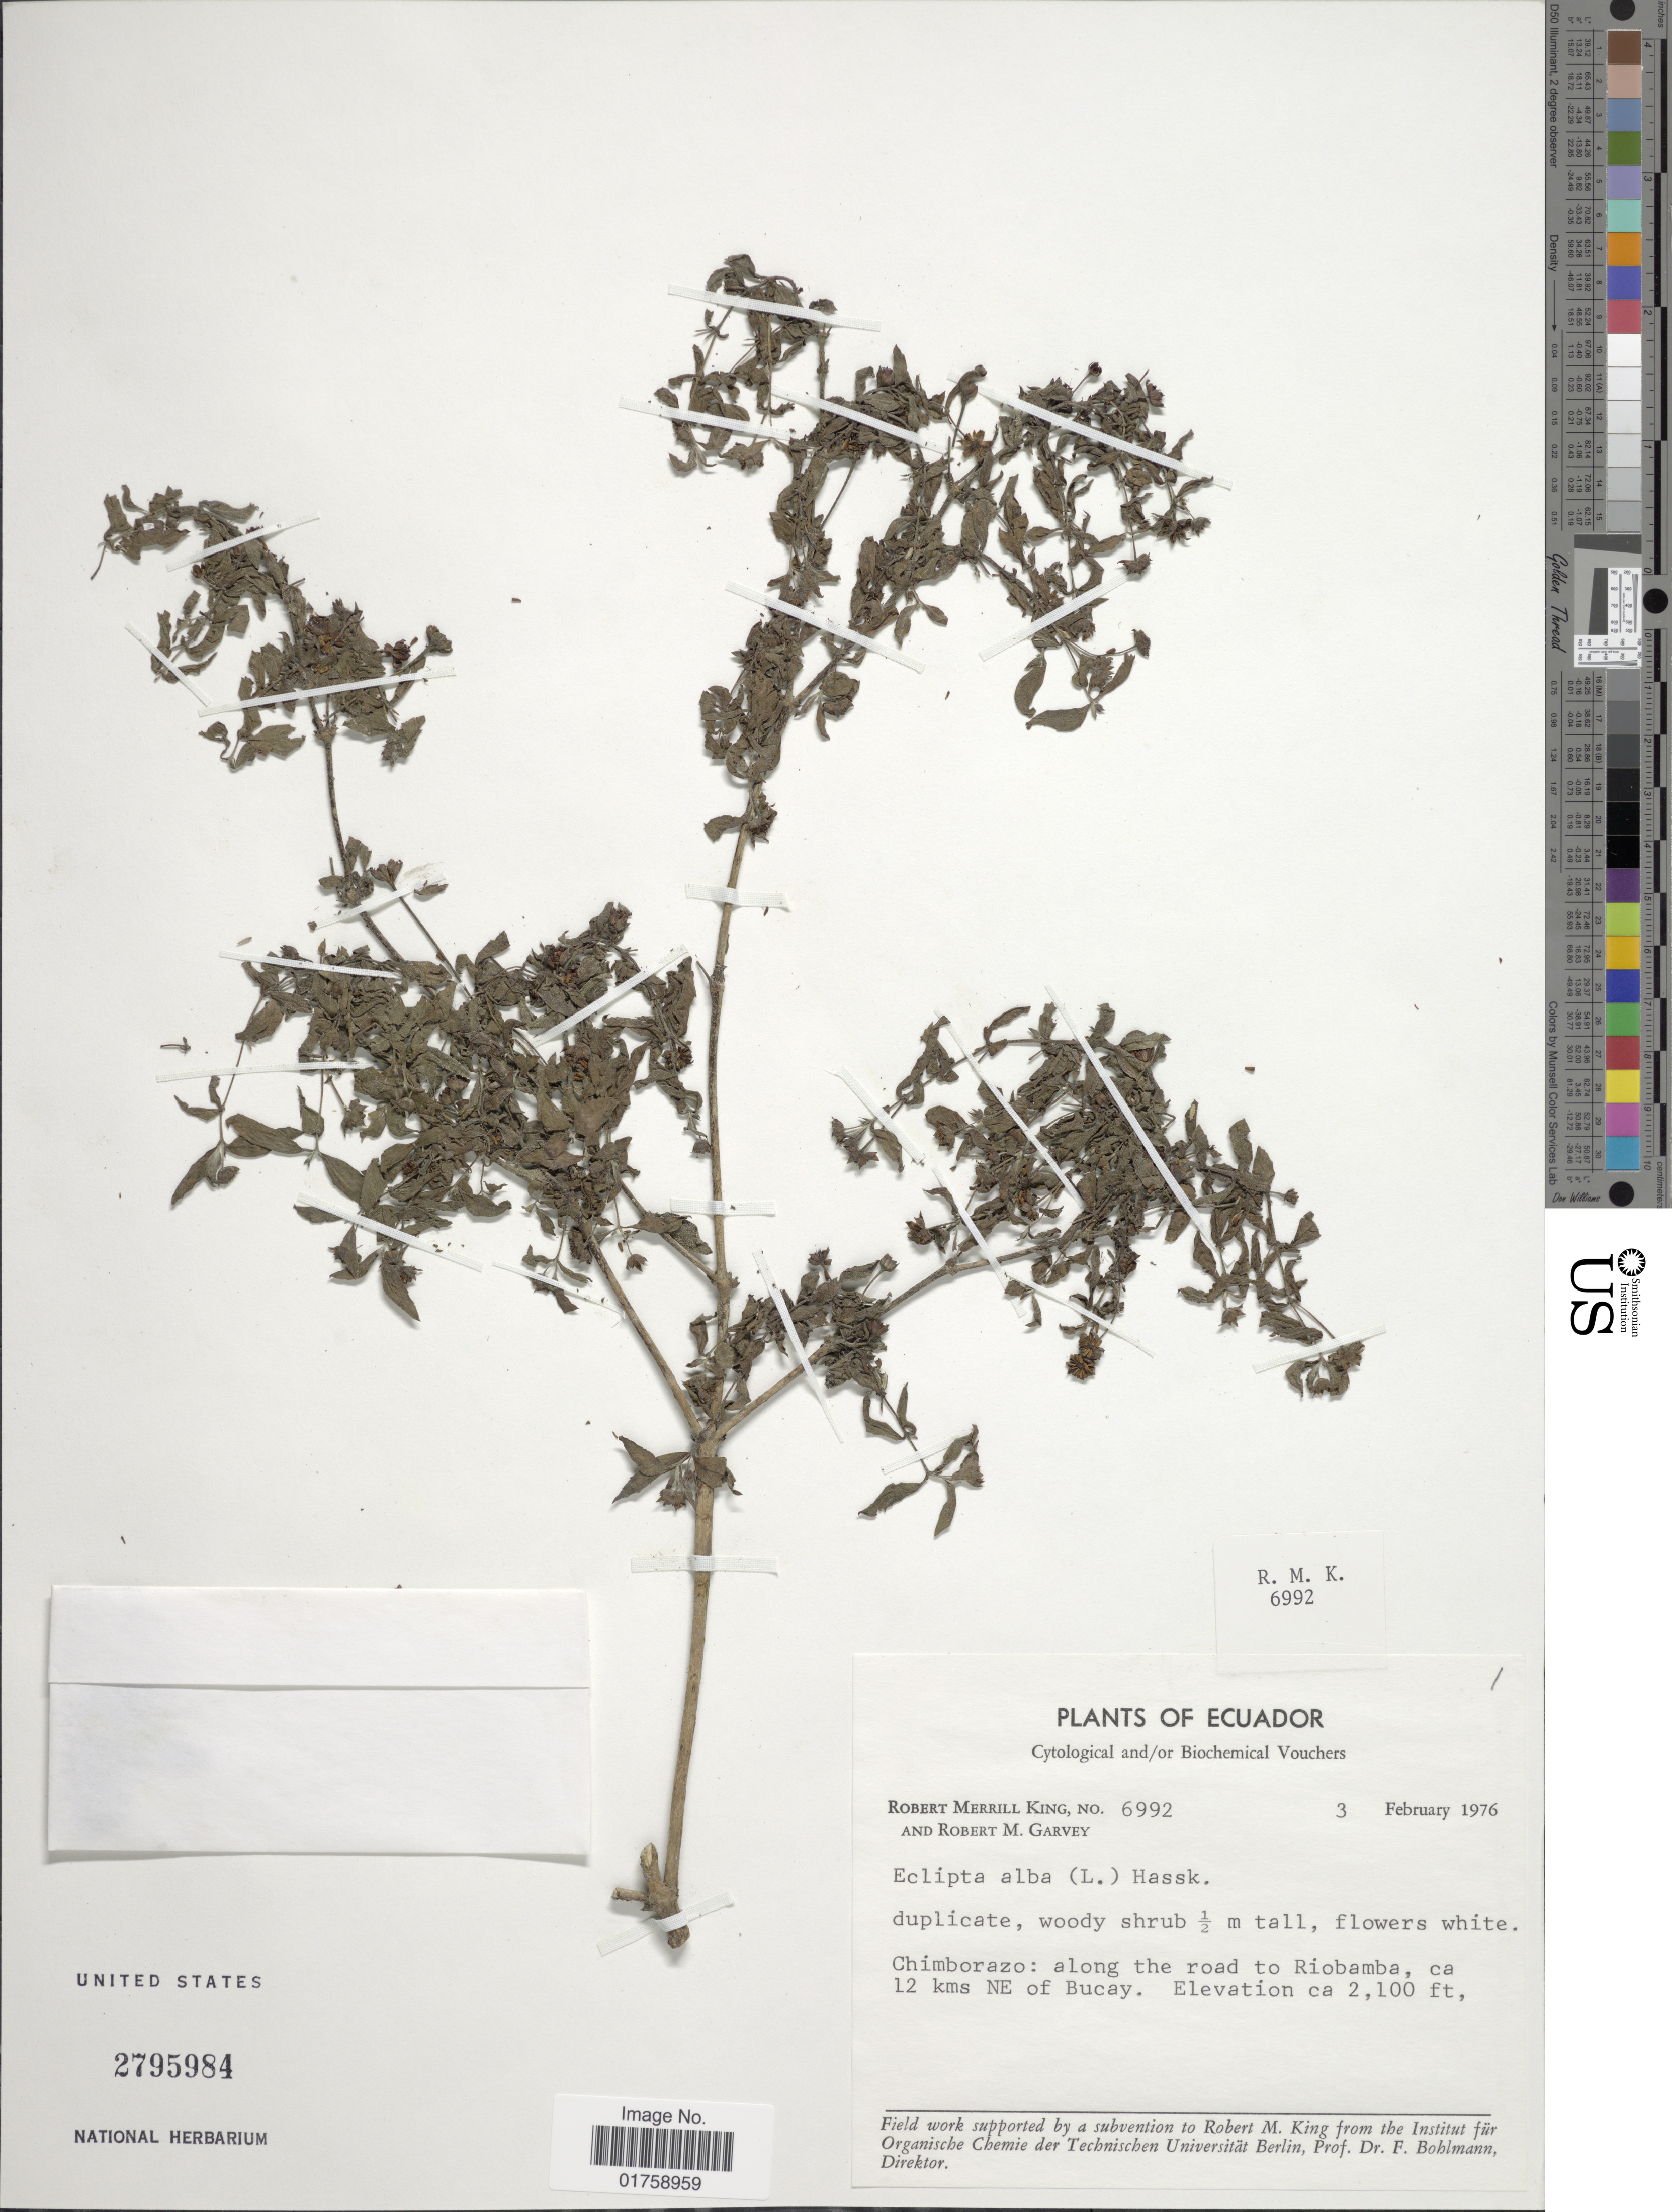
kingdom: Plantae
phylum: Tracheophyta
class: Magnoliopsida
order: Asterales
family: Asteraceae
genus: Eclipta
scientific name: Eclipta prostrata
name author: (L.) L.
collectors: R. M. King & R. Garvey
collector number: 6992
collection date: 1976-02-03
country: Ecuador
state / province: Chimborazo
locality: Ecuador. Chimborazo: along the road to Riobamba, ca 12 kms NE of Bucay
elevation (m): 640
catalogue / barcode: US 2795984